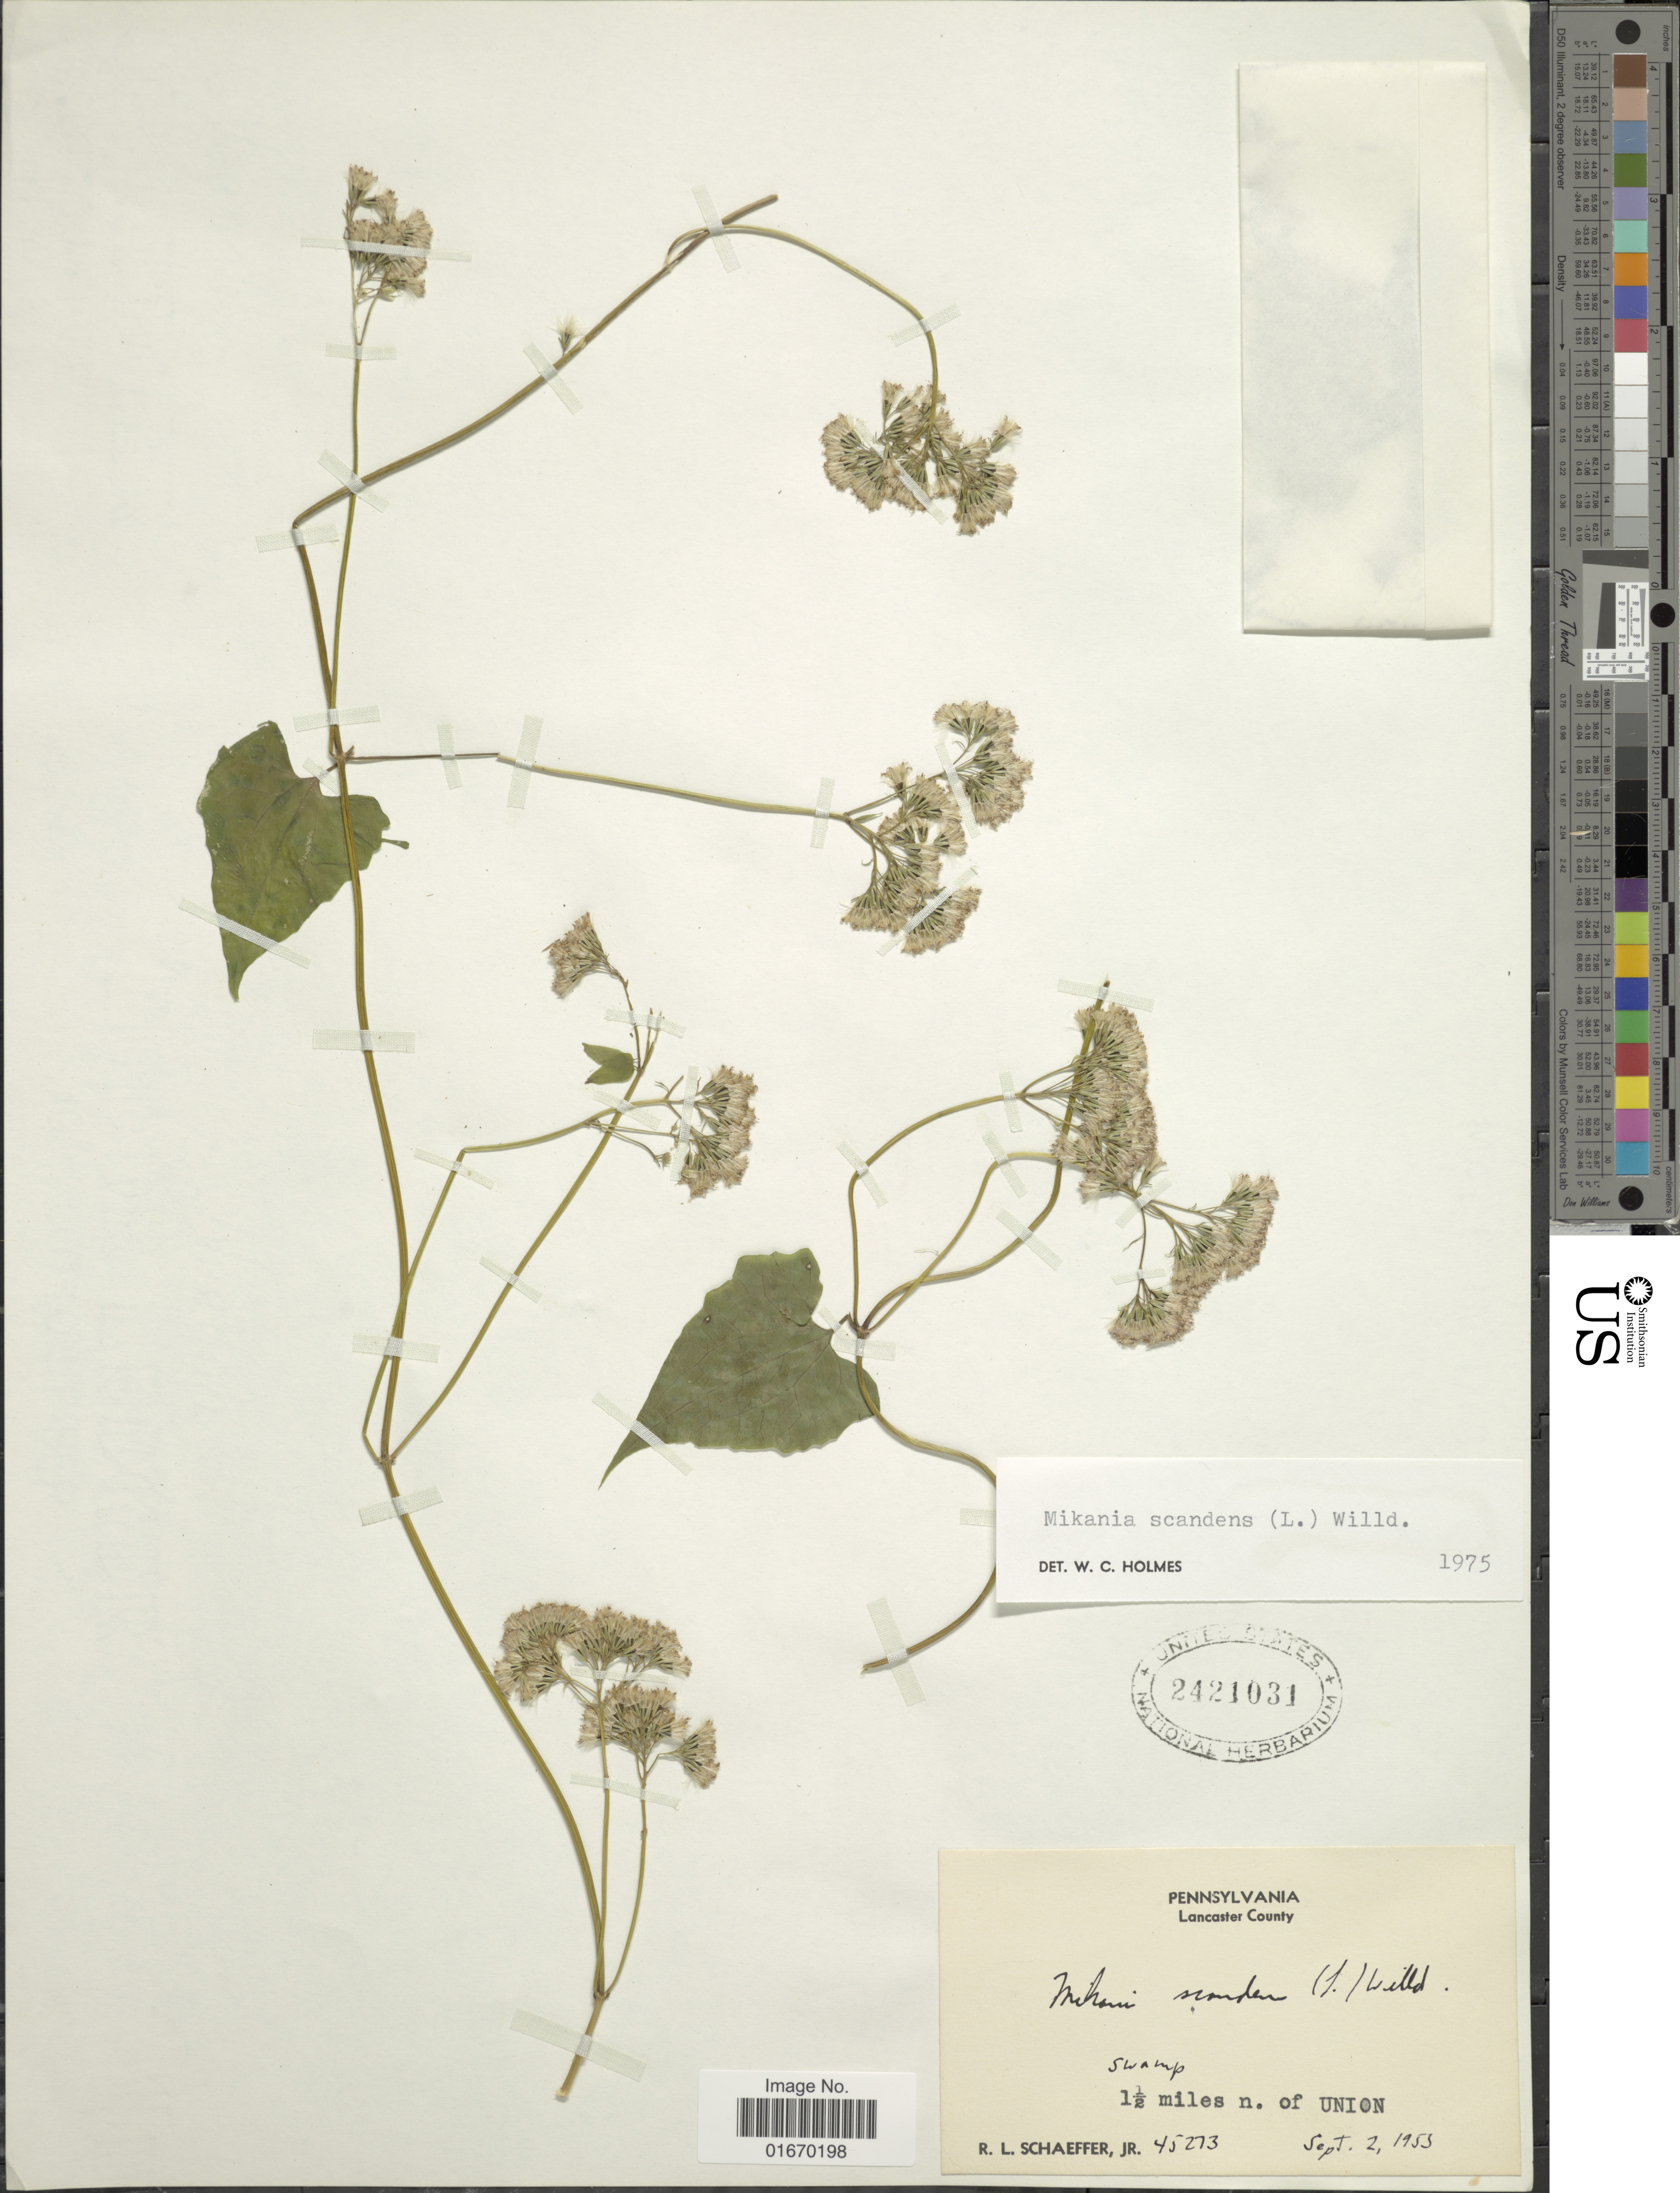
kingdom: Plantae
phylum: Tracheophyta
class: Magnoliopsida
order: Asterales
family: Asteraceae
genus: Mikania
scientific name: Mikania scandens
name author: (L.) Willd.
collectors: R. L. Schaeffer Jr.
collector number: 45273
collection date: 1953-09-02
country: United States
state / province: Pennsylvania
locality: Lancaster County, 1½ miles n. of Union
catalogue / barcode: US 2421031